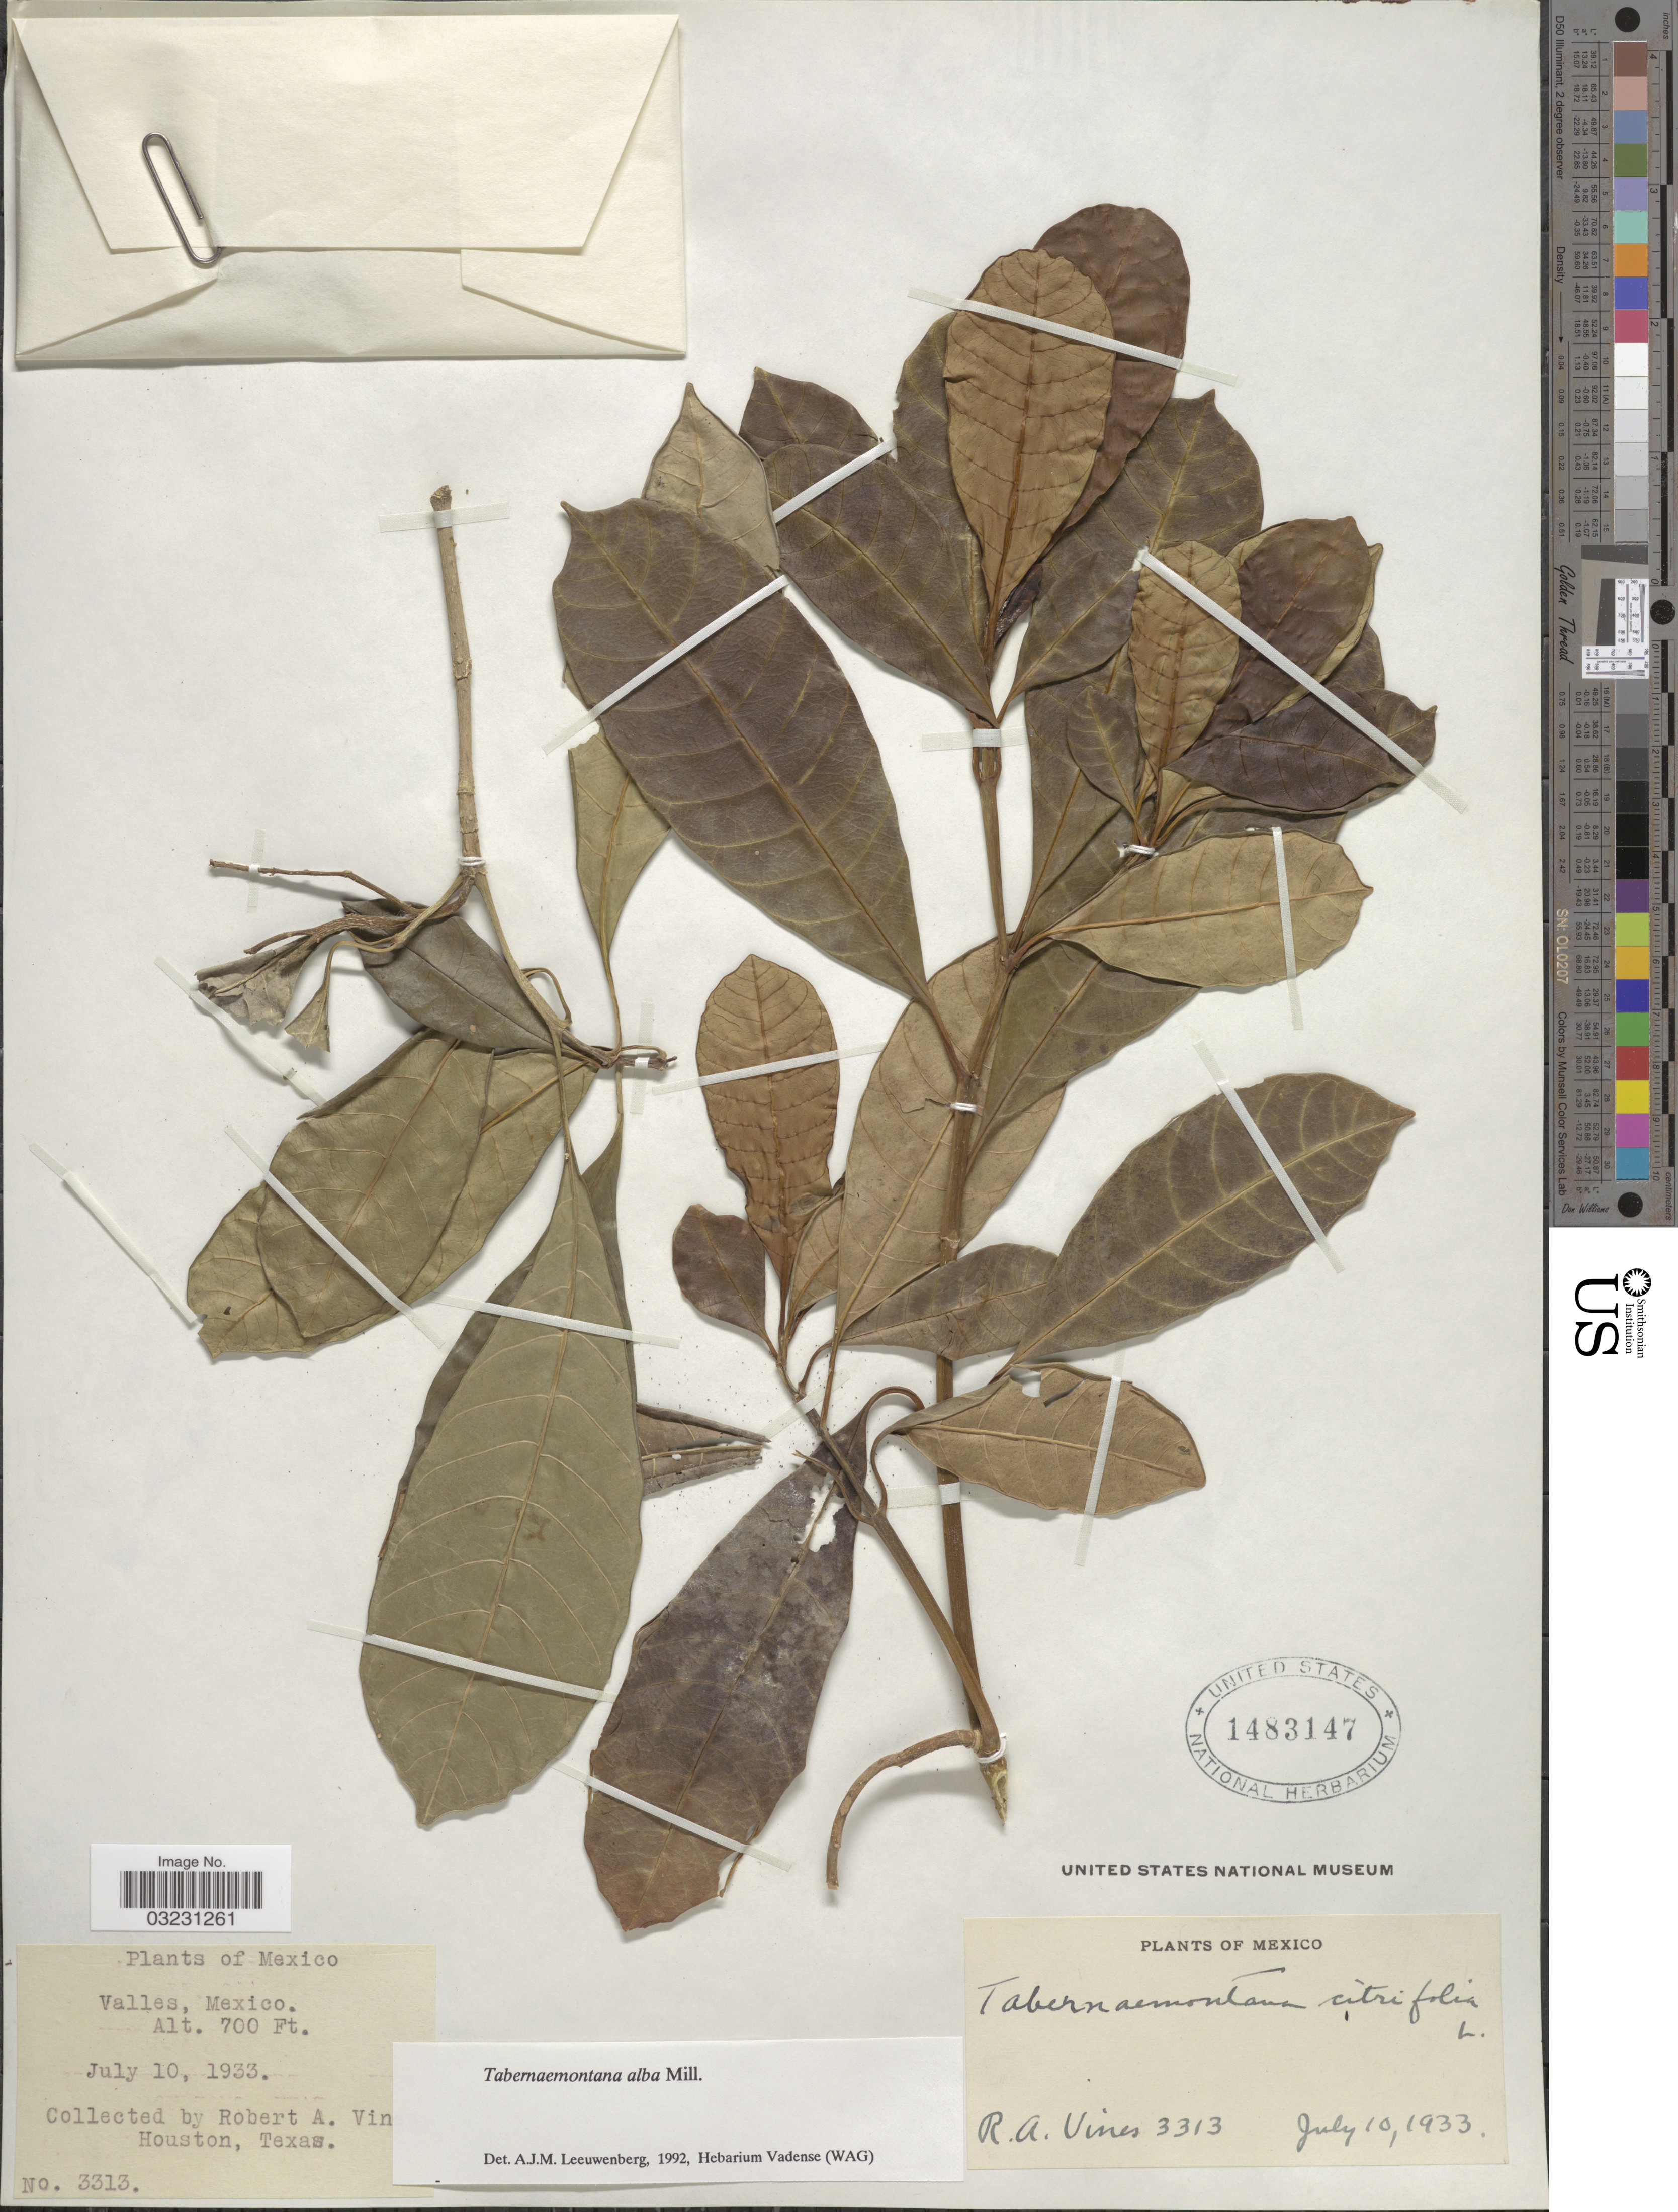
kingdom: Plantae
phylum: Tracheophyta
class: Magnoliopsida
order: Gentianales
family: Apocynaceae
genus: Tabernaemontana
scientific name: Tabernaemontana alba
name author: Mill.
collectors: R. Vines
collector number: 3313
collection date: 1933-07-10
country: Mexico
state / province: México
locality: Valles.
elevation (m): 213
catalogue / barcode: US 1483147